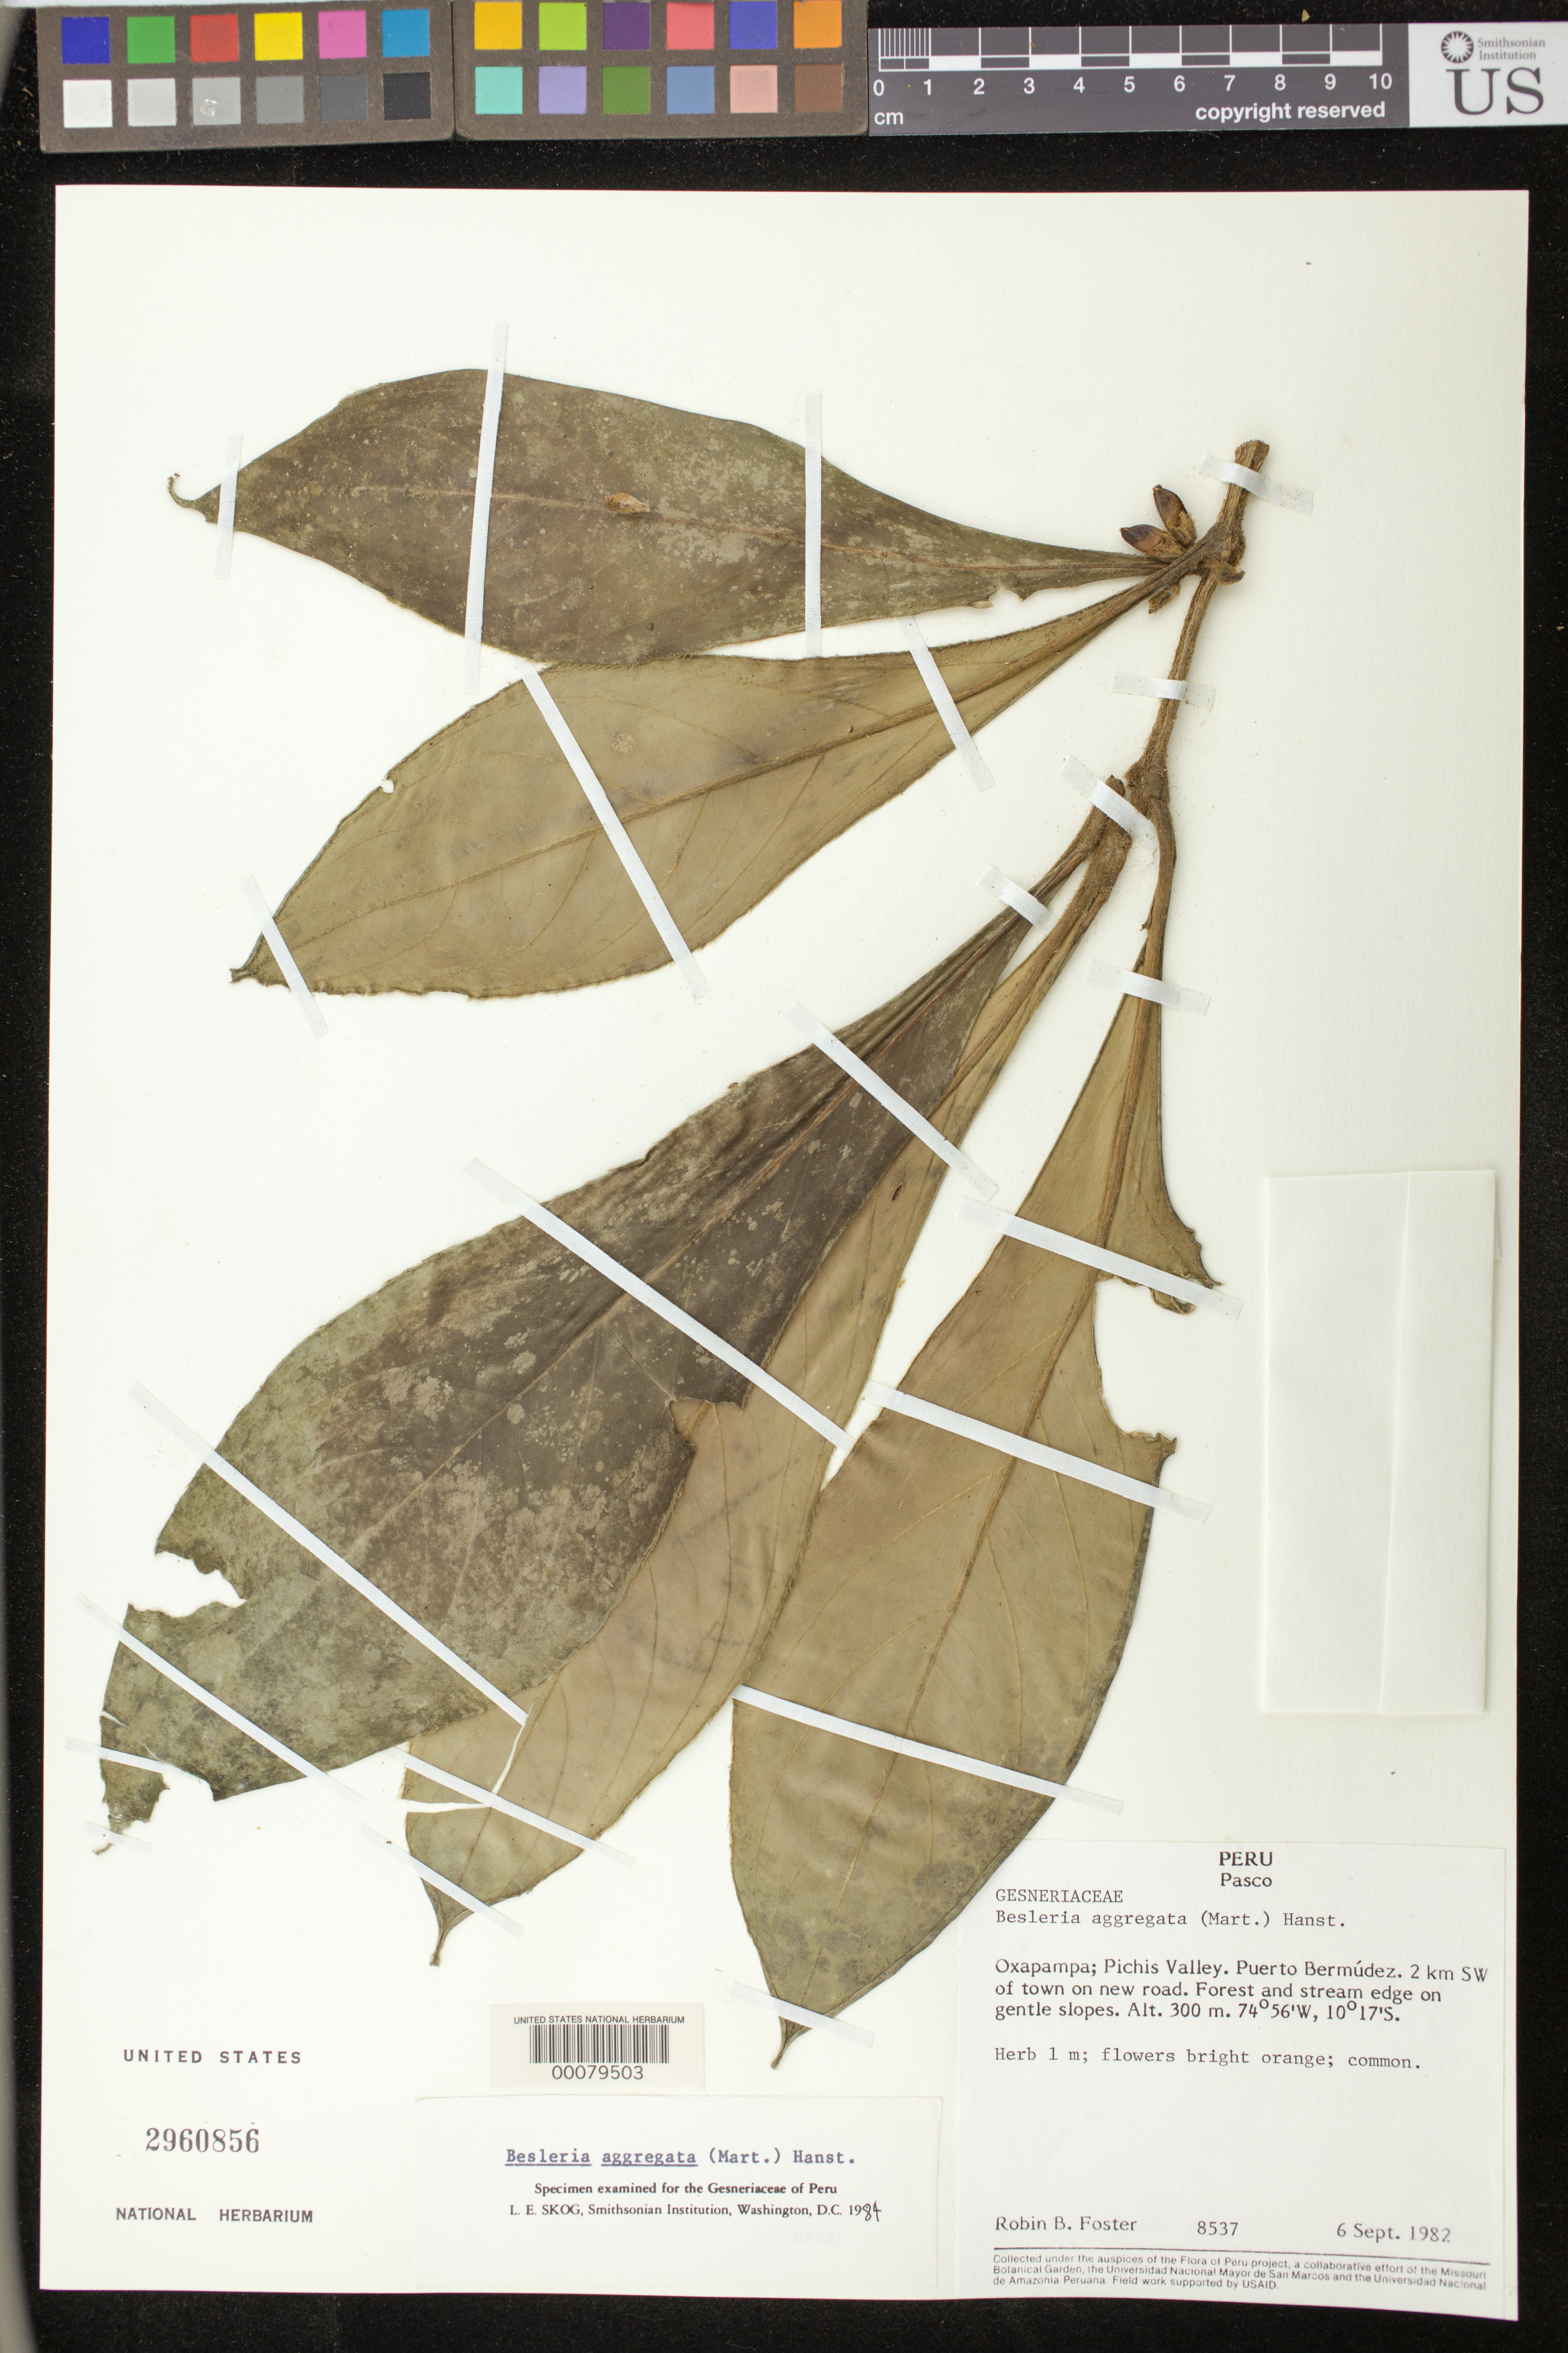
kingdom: Plantae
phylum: Tracheophyta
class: Magnoliopsida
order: Lamiales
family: Gesneriaceae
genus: Besleria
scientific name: Besleria aggregata var. aggregata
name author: (Mart.) Hanst.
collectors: R. B. Foster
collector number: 8537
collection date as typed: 06 Sep 1982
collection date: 1982-09-06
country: Peru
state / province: Pasco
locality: Prov. Oxapampa, Pichis Valley, Puerto Bermudez, 2 km SW of town on new road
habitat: Forest and stream edge on gentle slopes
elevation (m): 300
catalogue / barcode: US 2960856